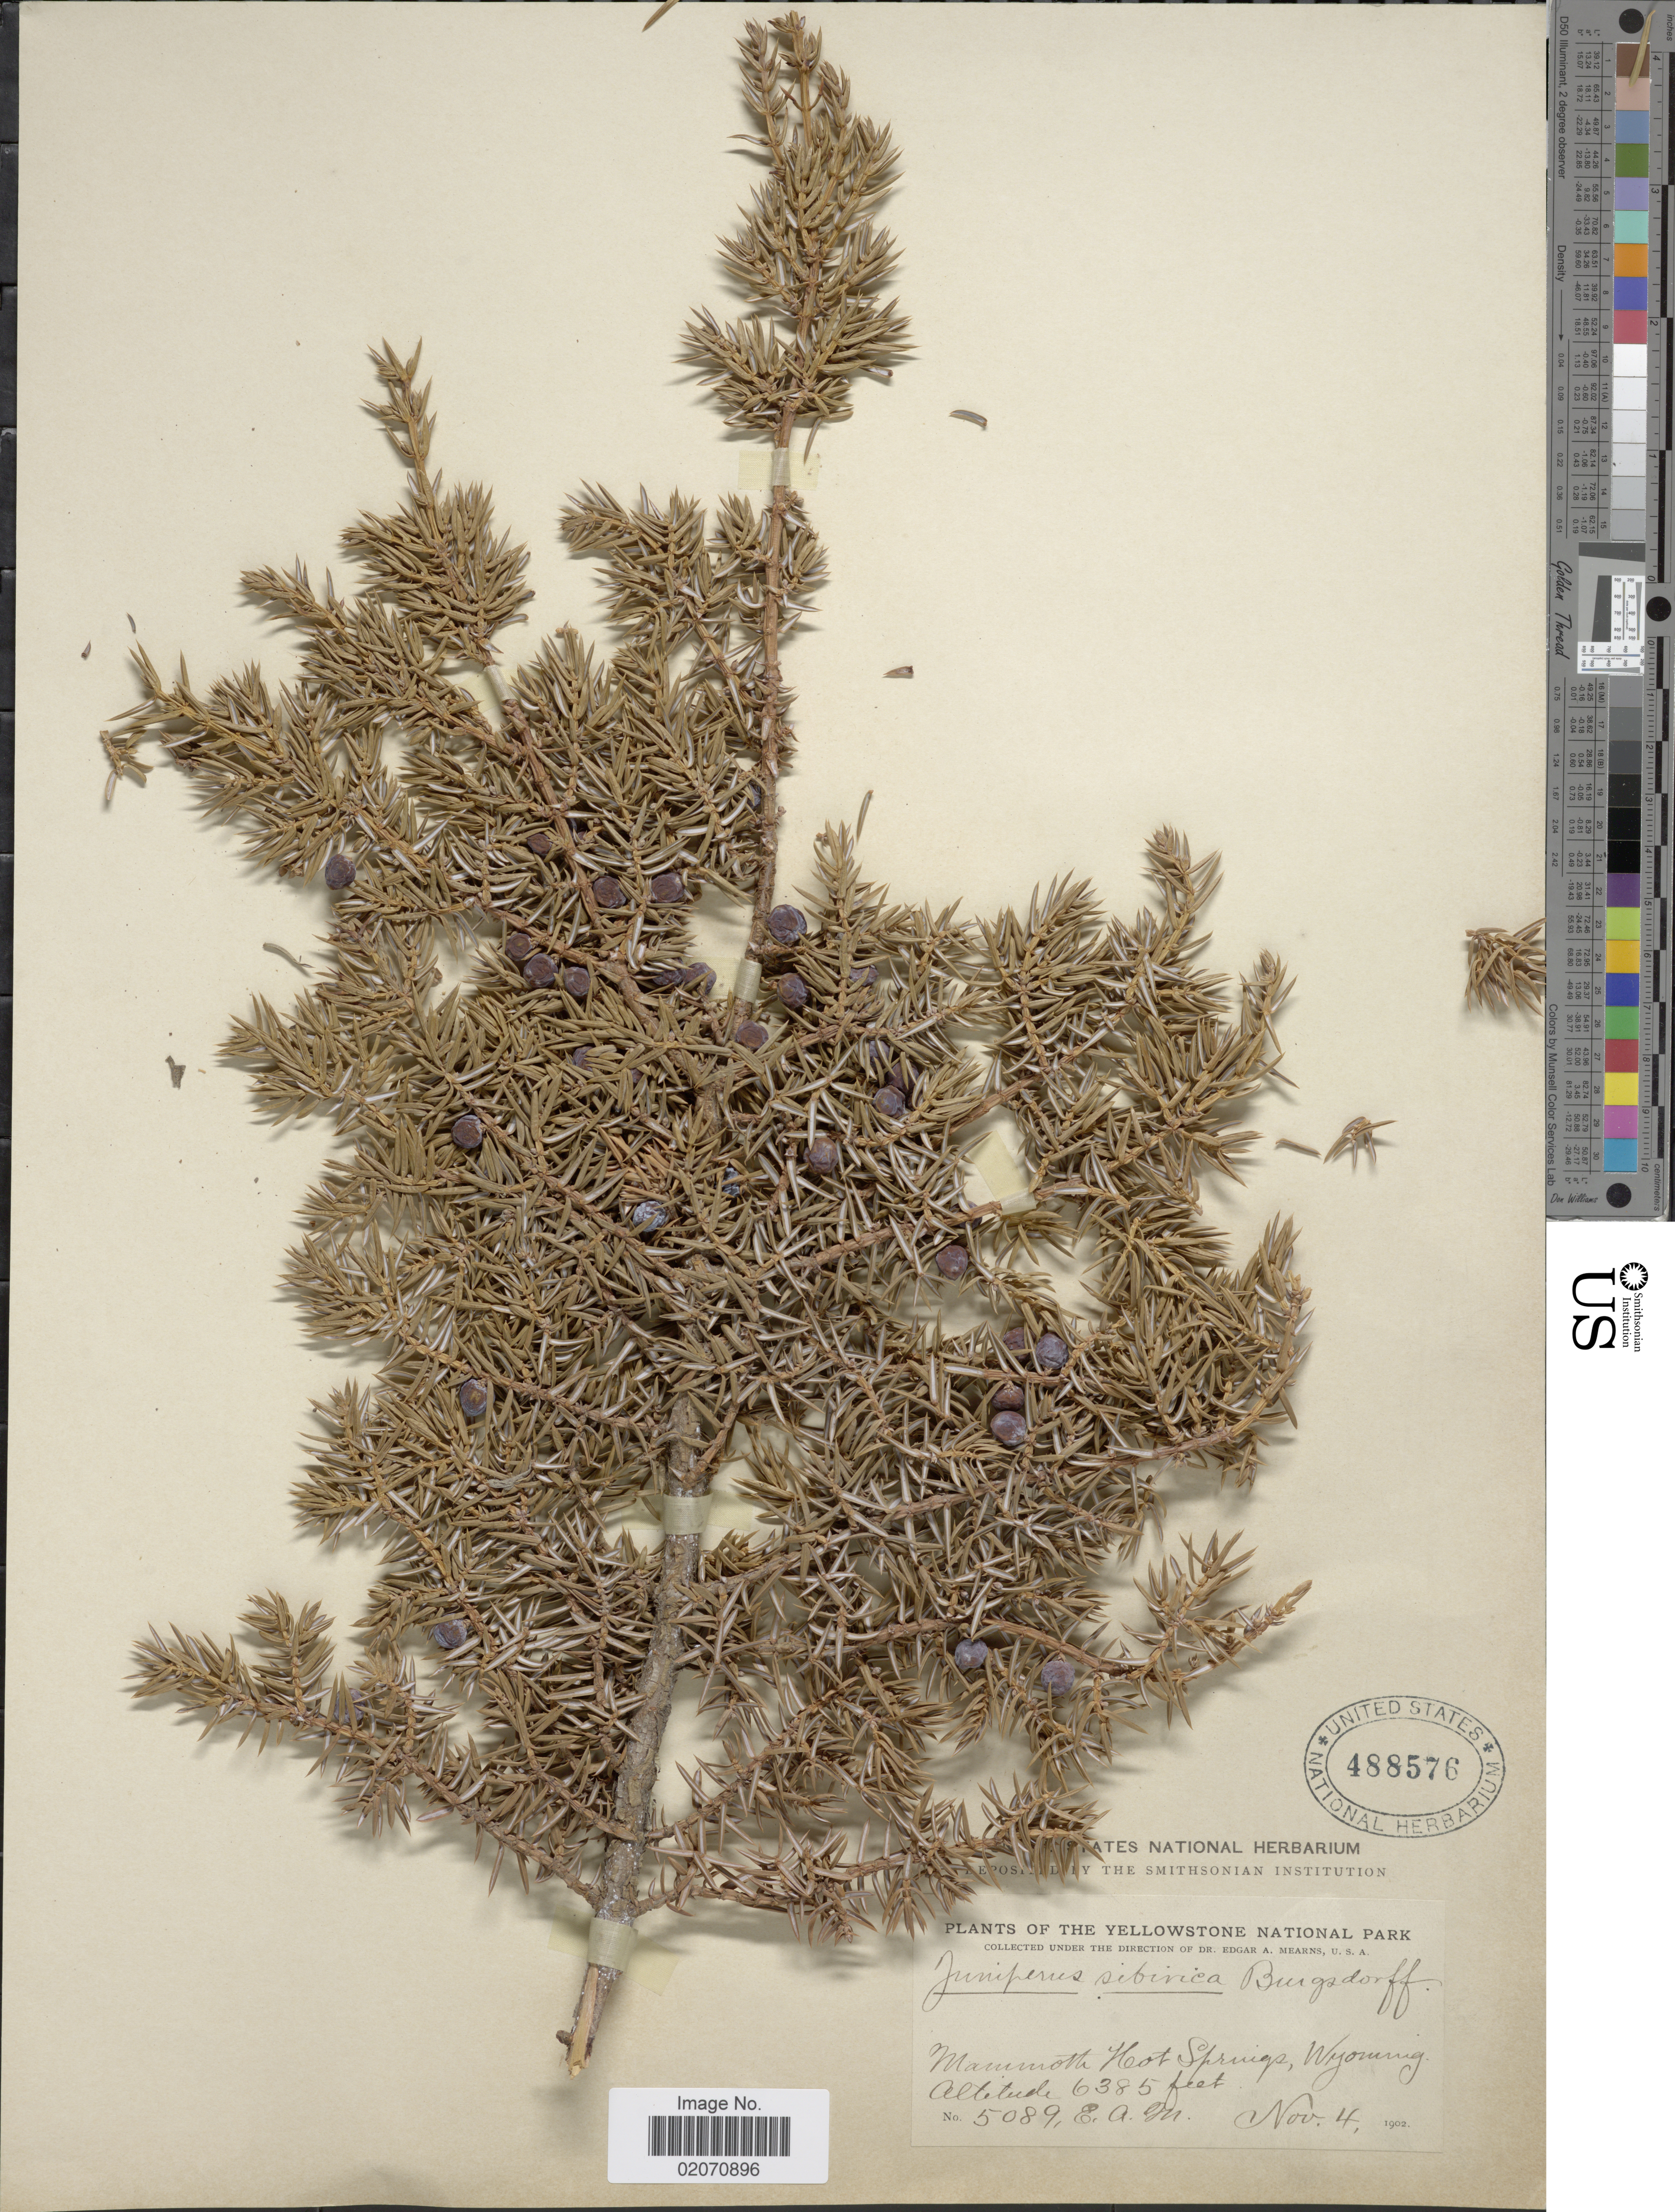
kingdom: Plantae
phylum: Tracheophyta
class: Pinopsida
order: Pinales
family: Cupressaceae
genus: Juniperus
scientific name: Juniperus communis subsp. nana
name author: (Willd.) Syme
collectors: E. A. Mearns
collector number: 5089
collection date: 1902-11-04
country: United States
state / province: Wyoming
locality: Yellowstone National Park. mammoth Hot Springs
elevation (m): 1946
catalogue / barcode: US 488576